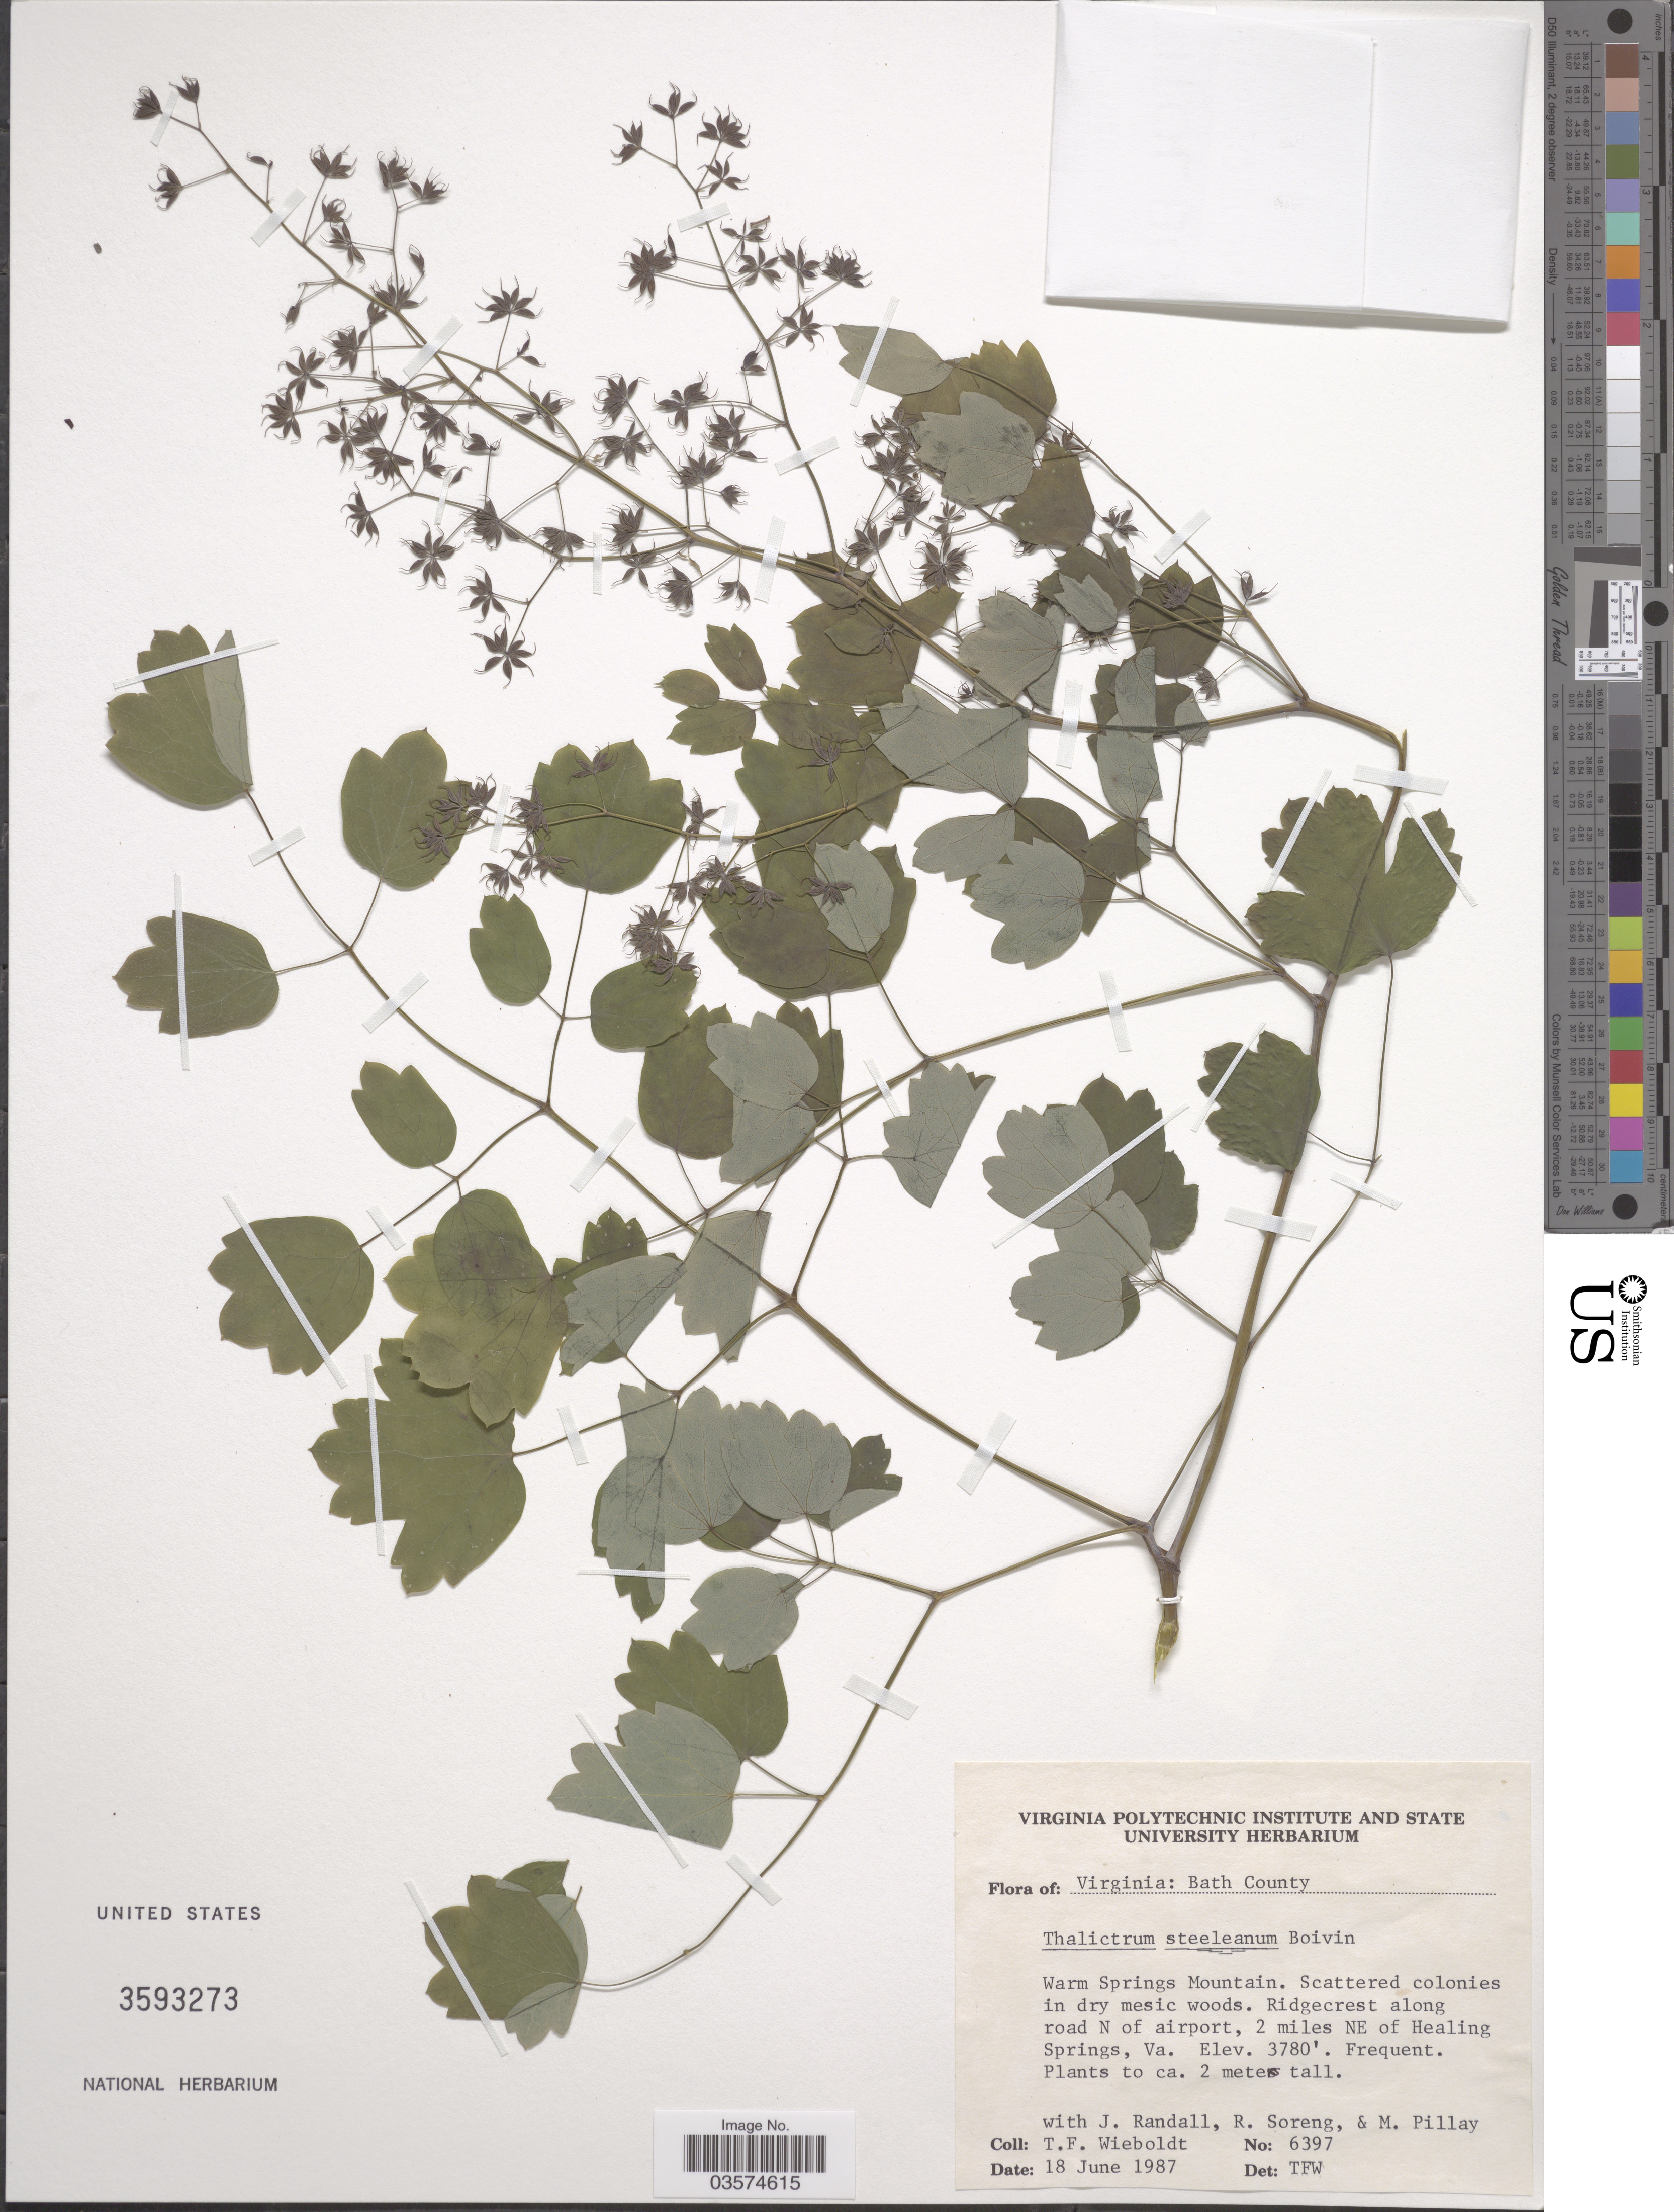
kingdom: Plantae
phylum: Tracheophyta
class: Magnoliopsida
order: Ranunculales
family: Ranunculaceae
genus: Thalictrum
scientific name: Thalictrum steeleanum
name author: B. Boivin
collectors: T. Wieboldt, J. Randall, R. J. Soreng & M. Pillay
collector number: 6397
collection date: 1987-06-18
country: United States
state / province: Virginia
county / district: Bath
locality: Bath County. Warm Springs Mountain. Along road N of airport, 2 miles NE of Healing Springs.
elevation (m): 1152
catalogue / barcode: US 3593273